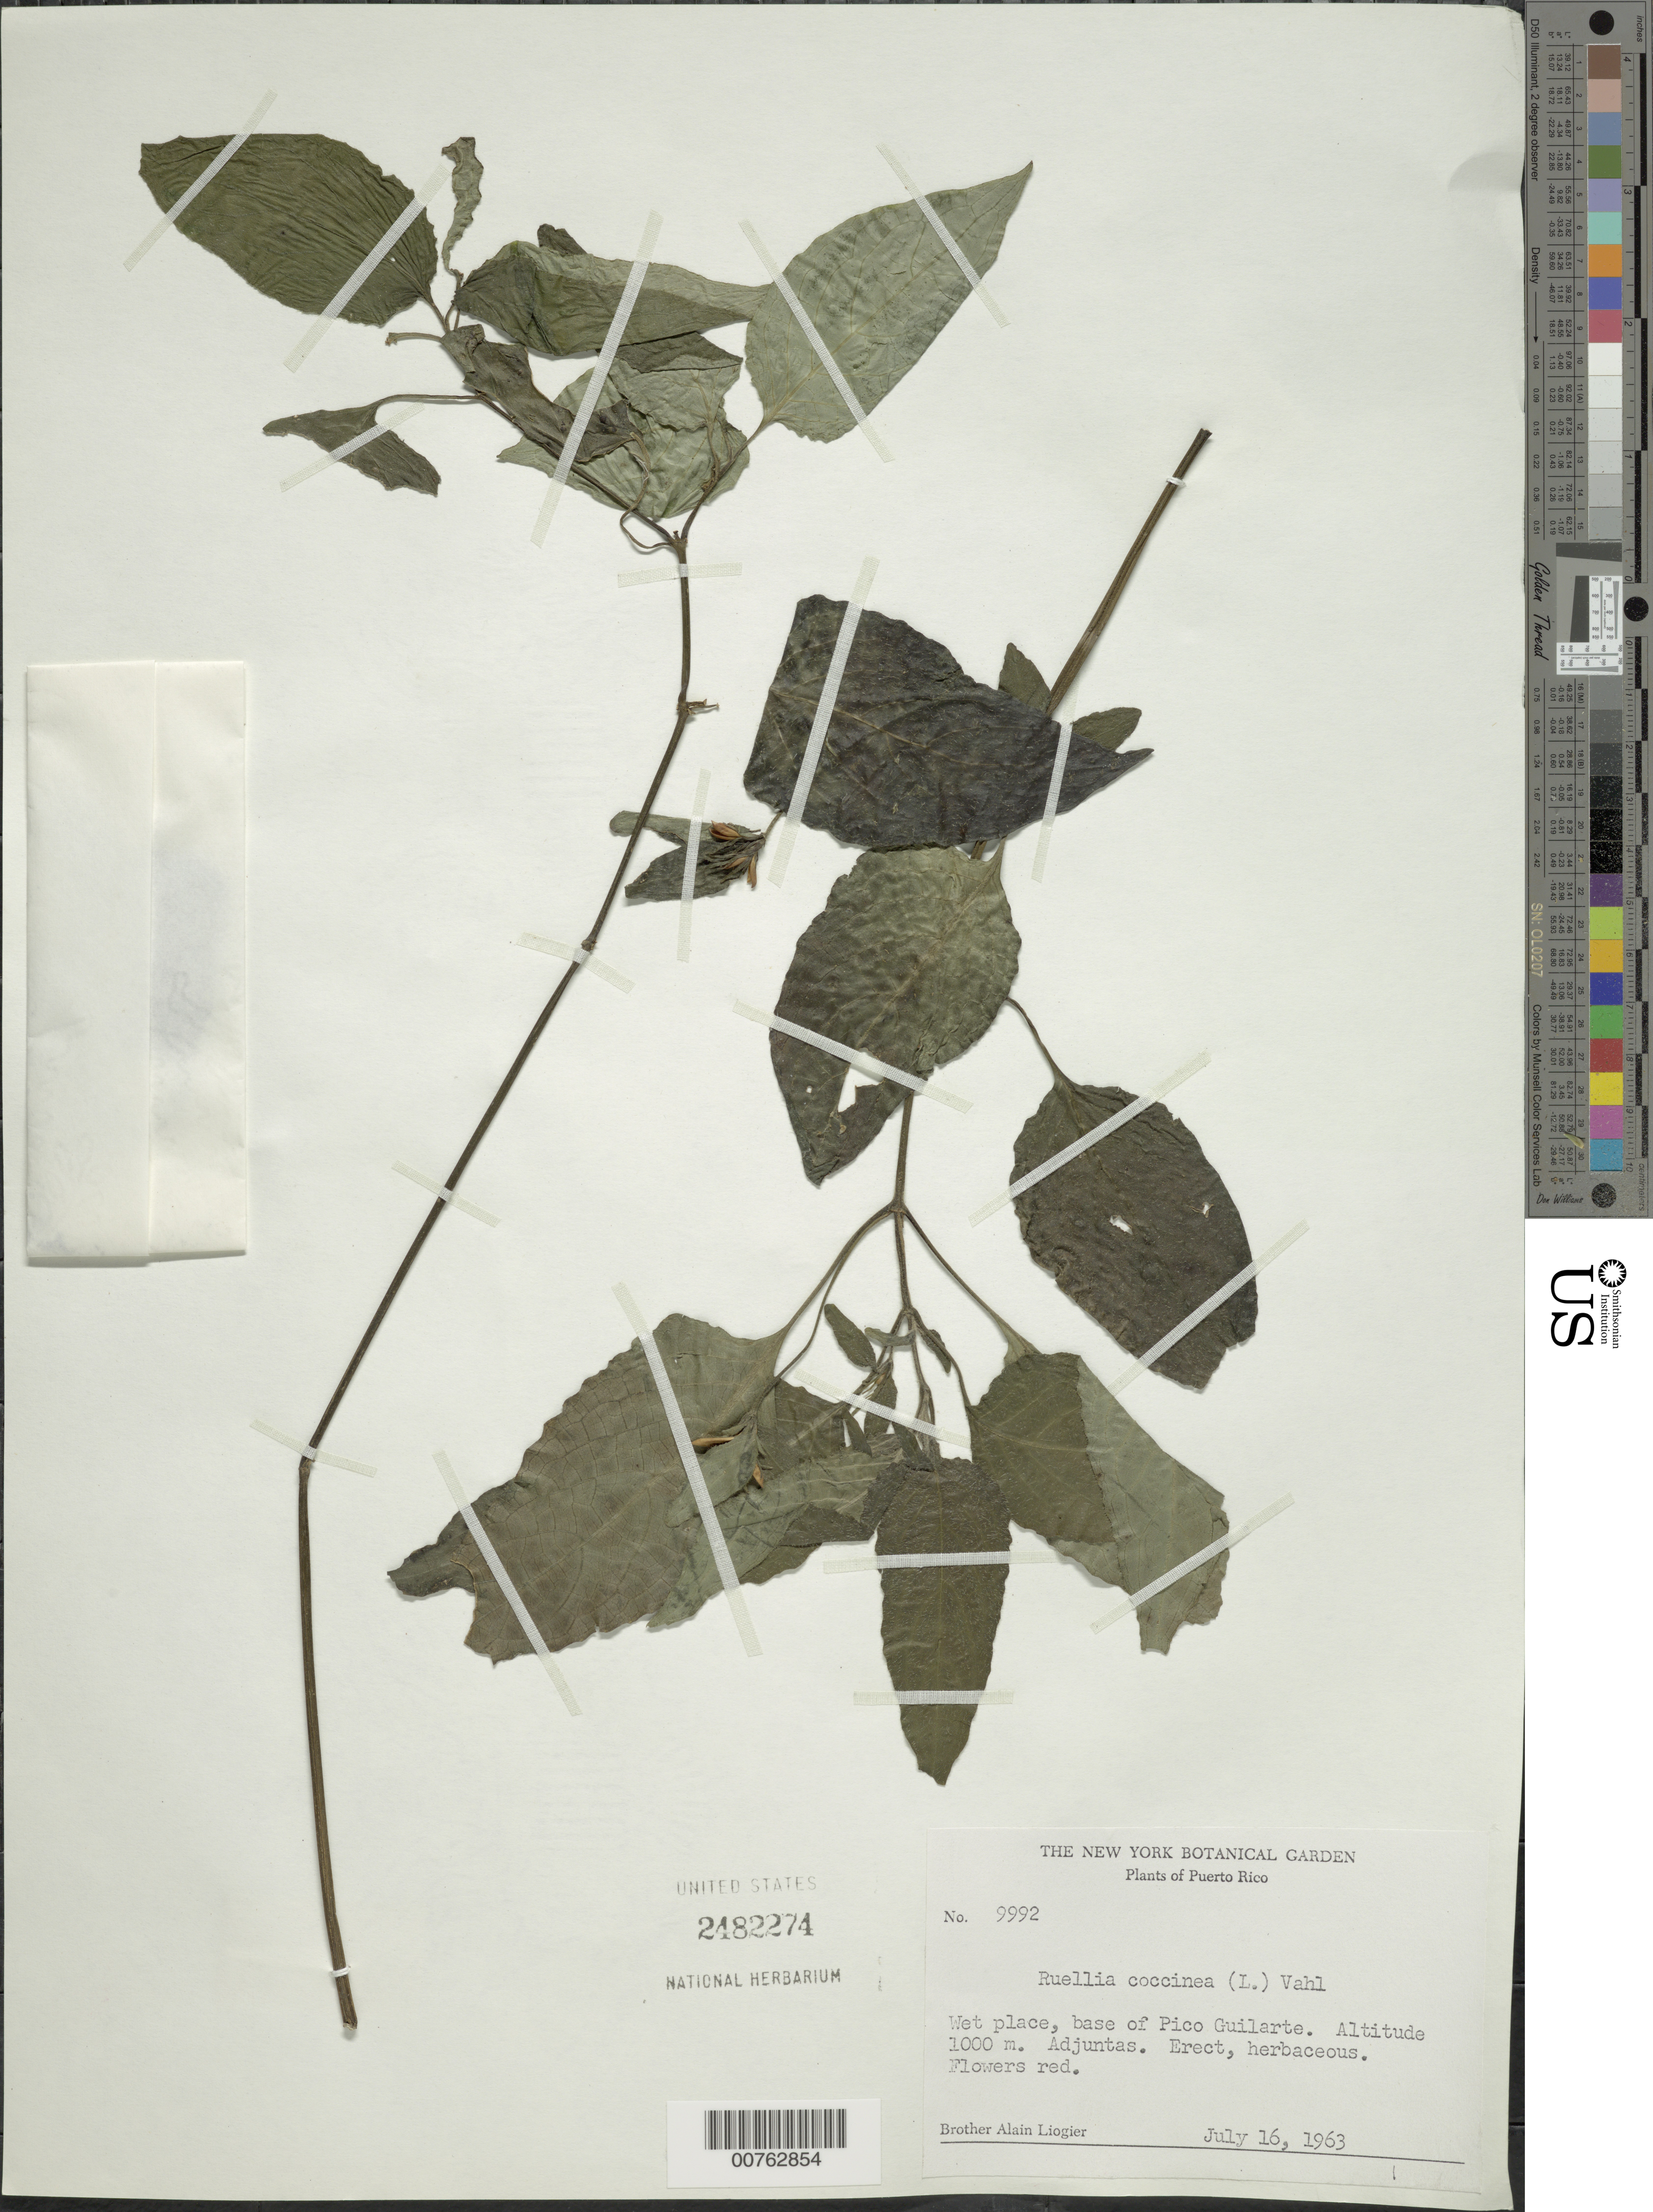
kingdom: Plantae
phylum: Tracheophyta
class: Magnoliopsida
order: Lamiales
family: Acanthaceae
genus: Ruellia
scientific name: Ruellia coccinea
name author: (L.) Vahl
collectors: A. H. Liogier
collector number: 9992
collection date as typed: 16 Jul 1963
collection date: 1963-07-16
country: Puerto Rico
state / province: Adjuntas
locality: Base of Pico Guilarte. Adjuntas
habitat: Wet place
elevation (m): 1000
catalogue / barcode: US 2482274